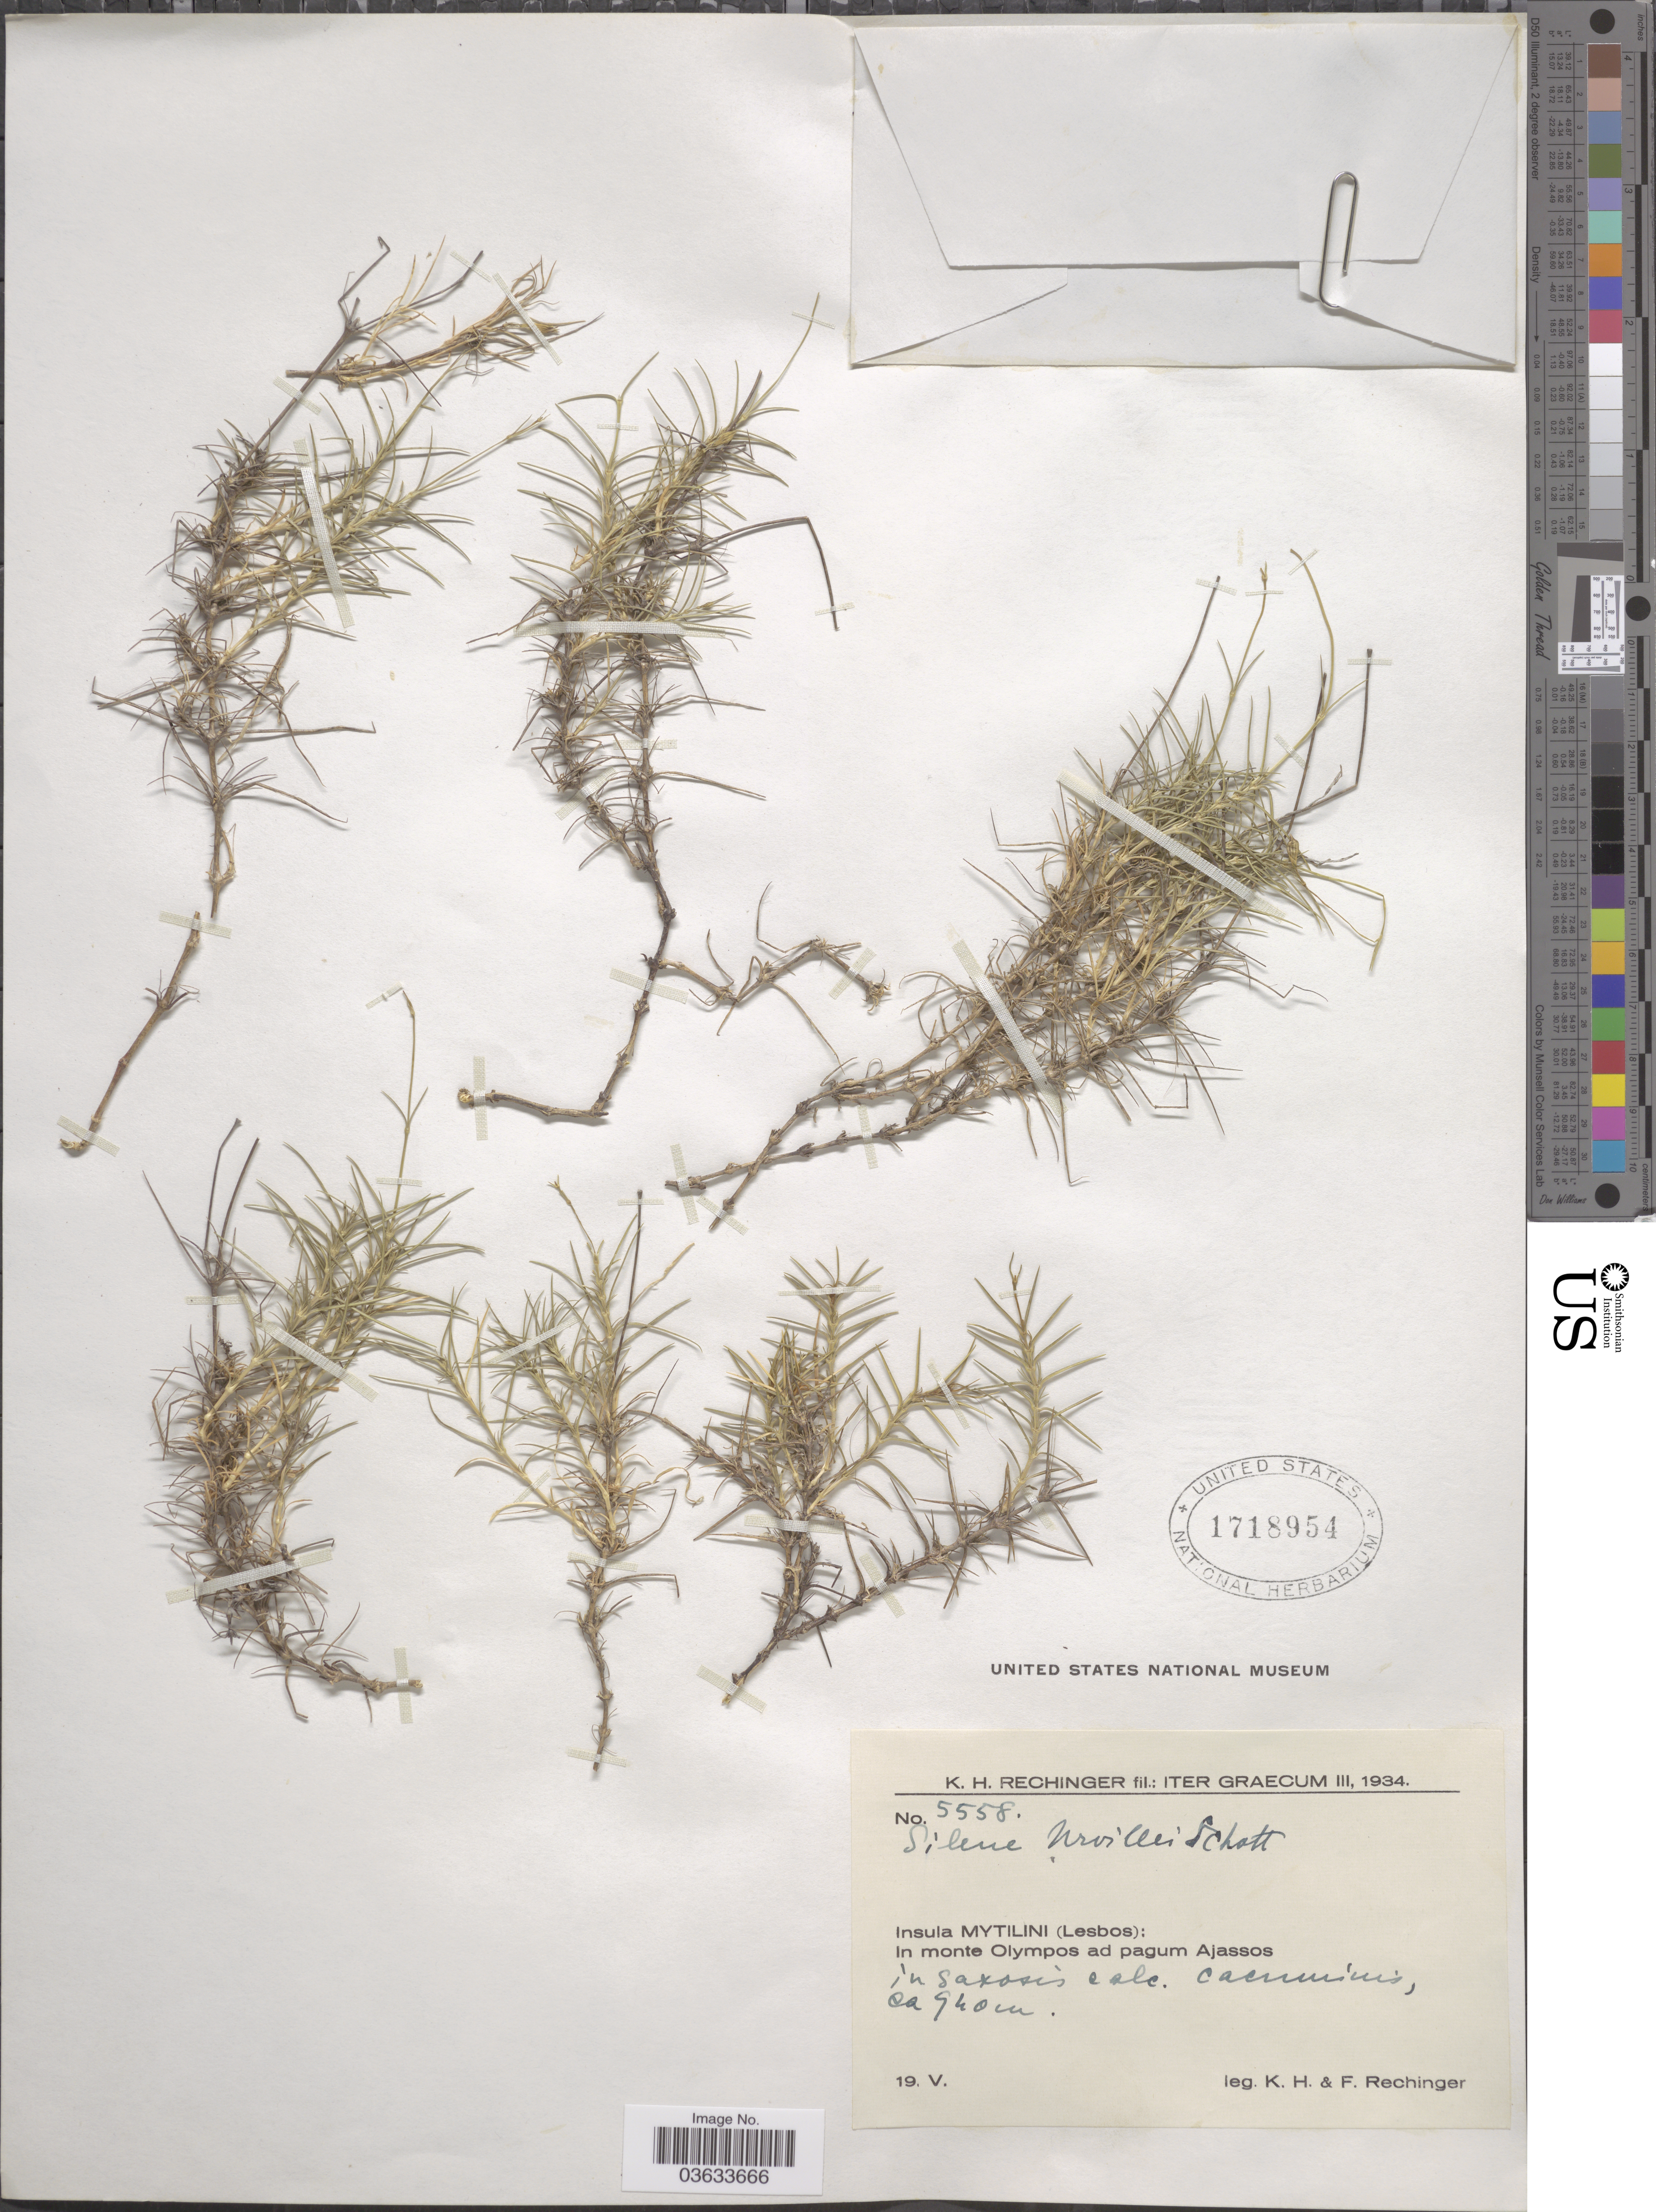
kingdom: Plantae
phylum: Tracheophyta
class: Magnoliopsida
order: Caryophyllales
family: Caryophyllaceae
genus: Silene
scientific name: Silene urvillei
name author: Schott & d'Urv.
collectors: K. H. Rechinger & F. Rechinger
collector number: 5558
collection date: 1934-05-19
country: Greece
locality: Iter Græcum. Insula Mytilini (Lesbos): In monte Olympos ad pagum Ajassos.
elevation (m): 940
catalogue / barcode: US 1718954